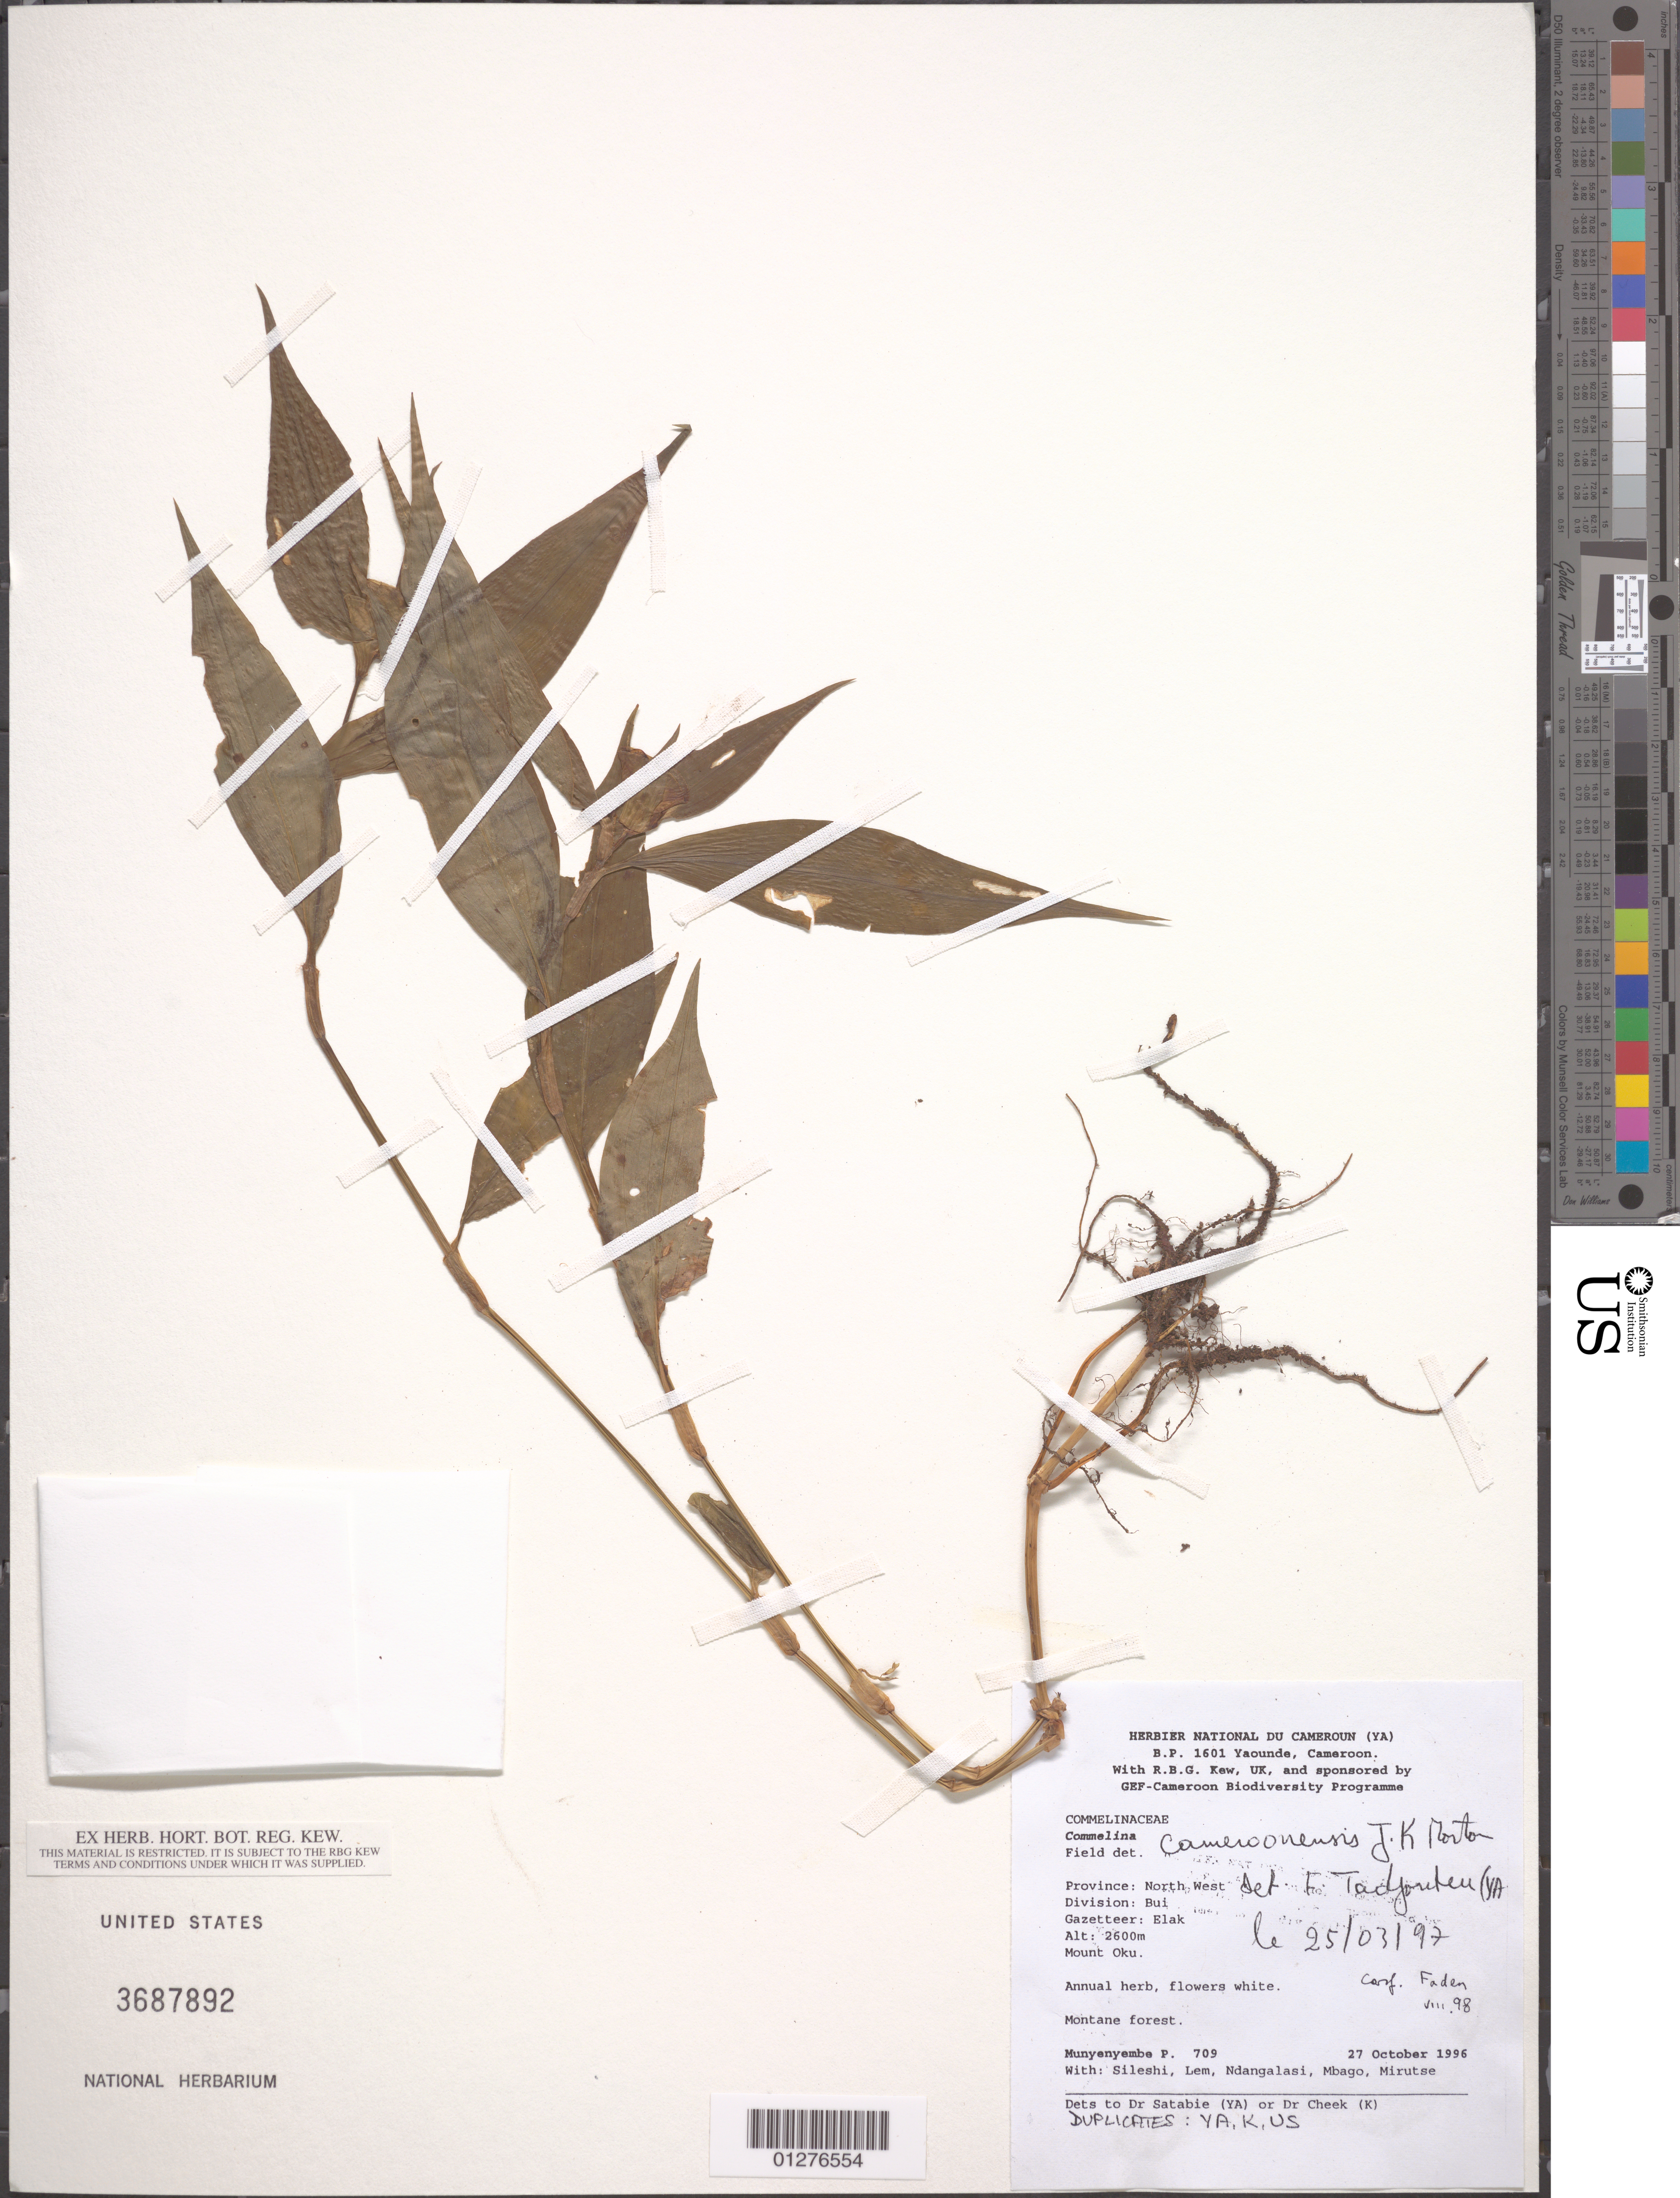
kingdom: Plantae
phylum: Tracheophyta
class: Liliopsida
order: Commelinales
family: Commelinaceae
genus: Commelina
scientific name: Commelina cameroonensis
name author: J.K. Morton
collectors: P. Munyenyembe et al.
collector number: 709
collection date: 1996-10-27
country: Cameroon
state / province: Nord-ouest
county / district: Bui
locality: Gazeteer: Elak. Mount Oku.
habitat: Montane forest.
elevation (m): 2600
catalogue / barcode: US 3687892